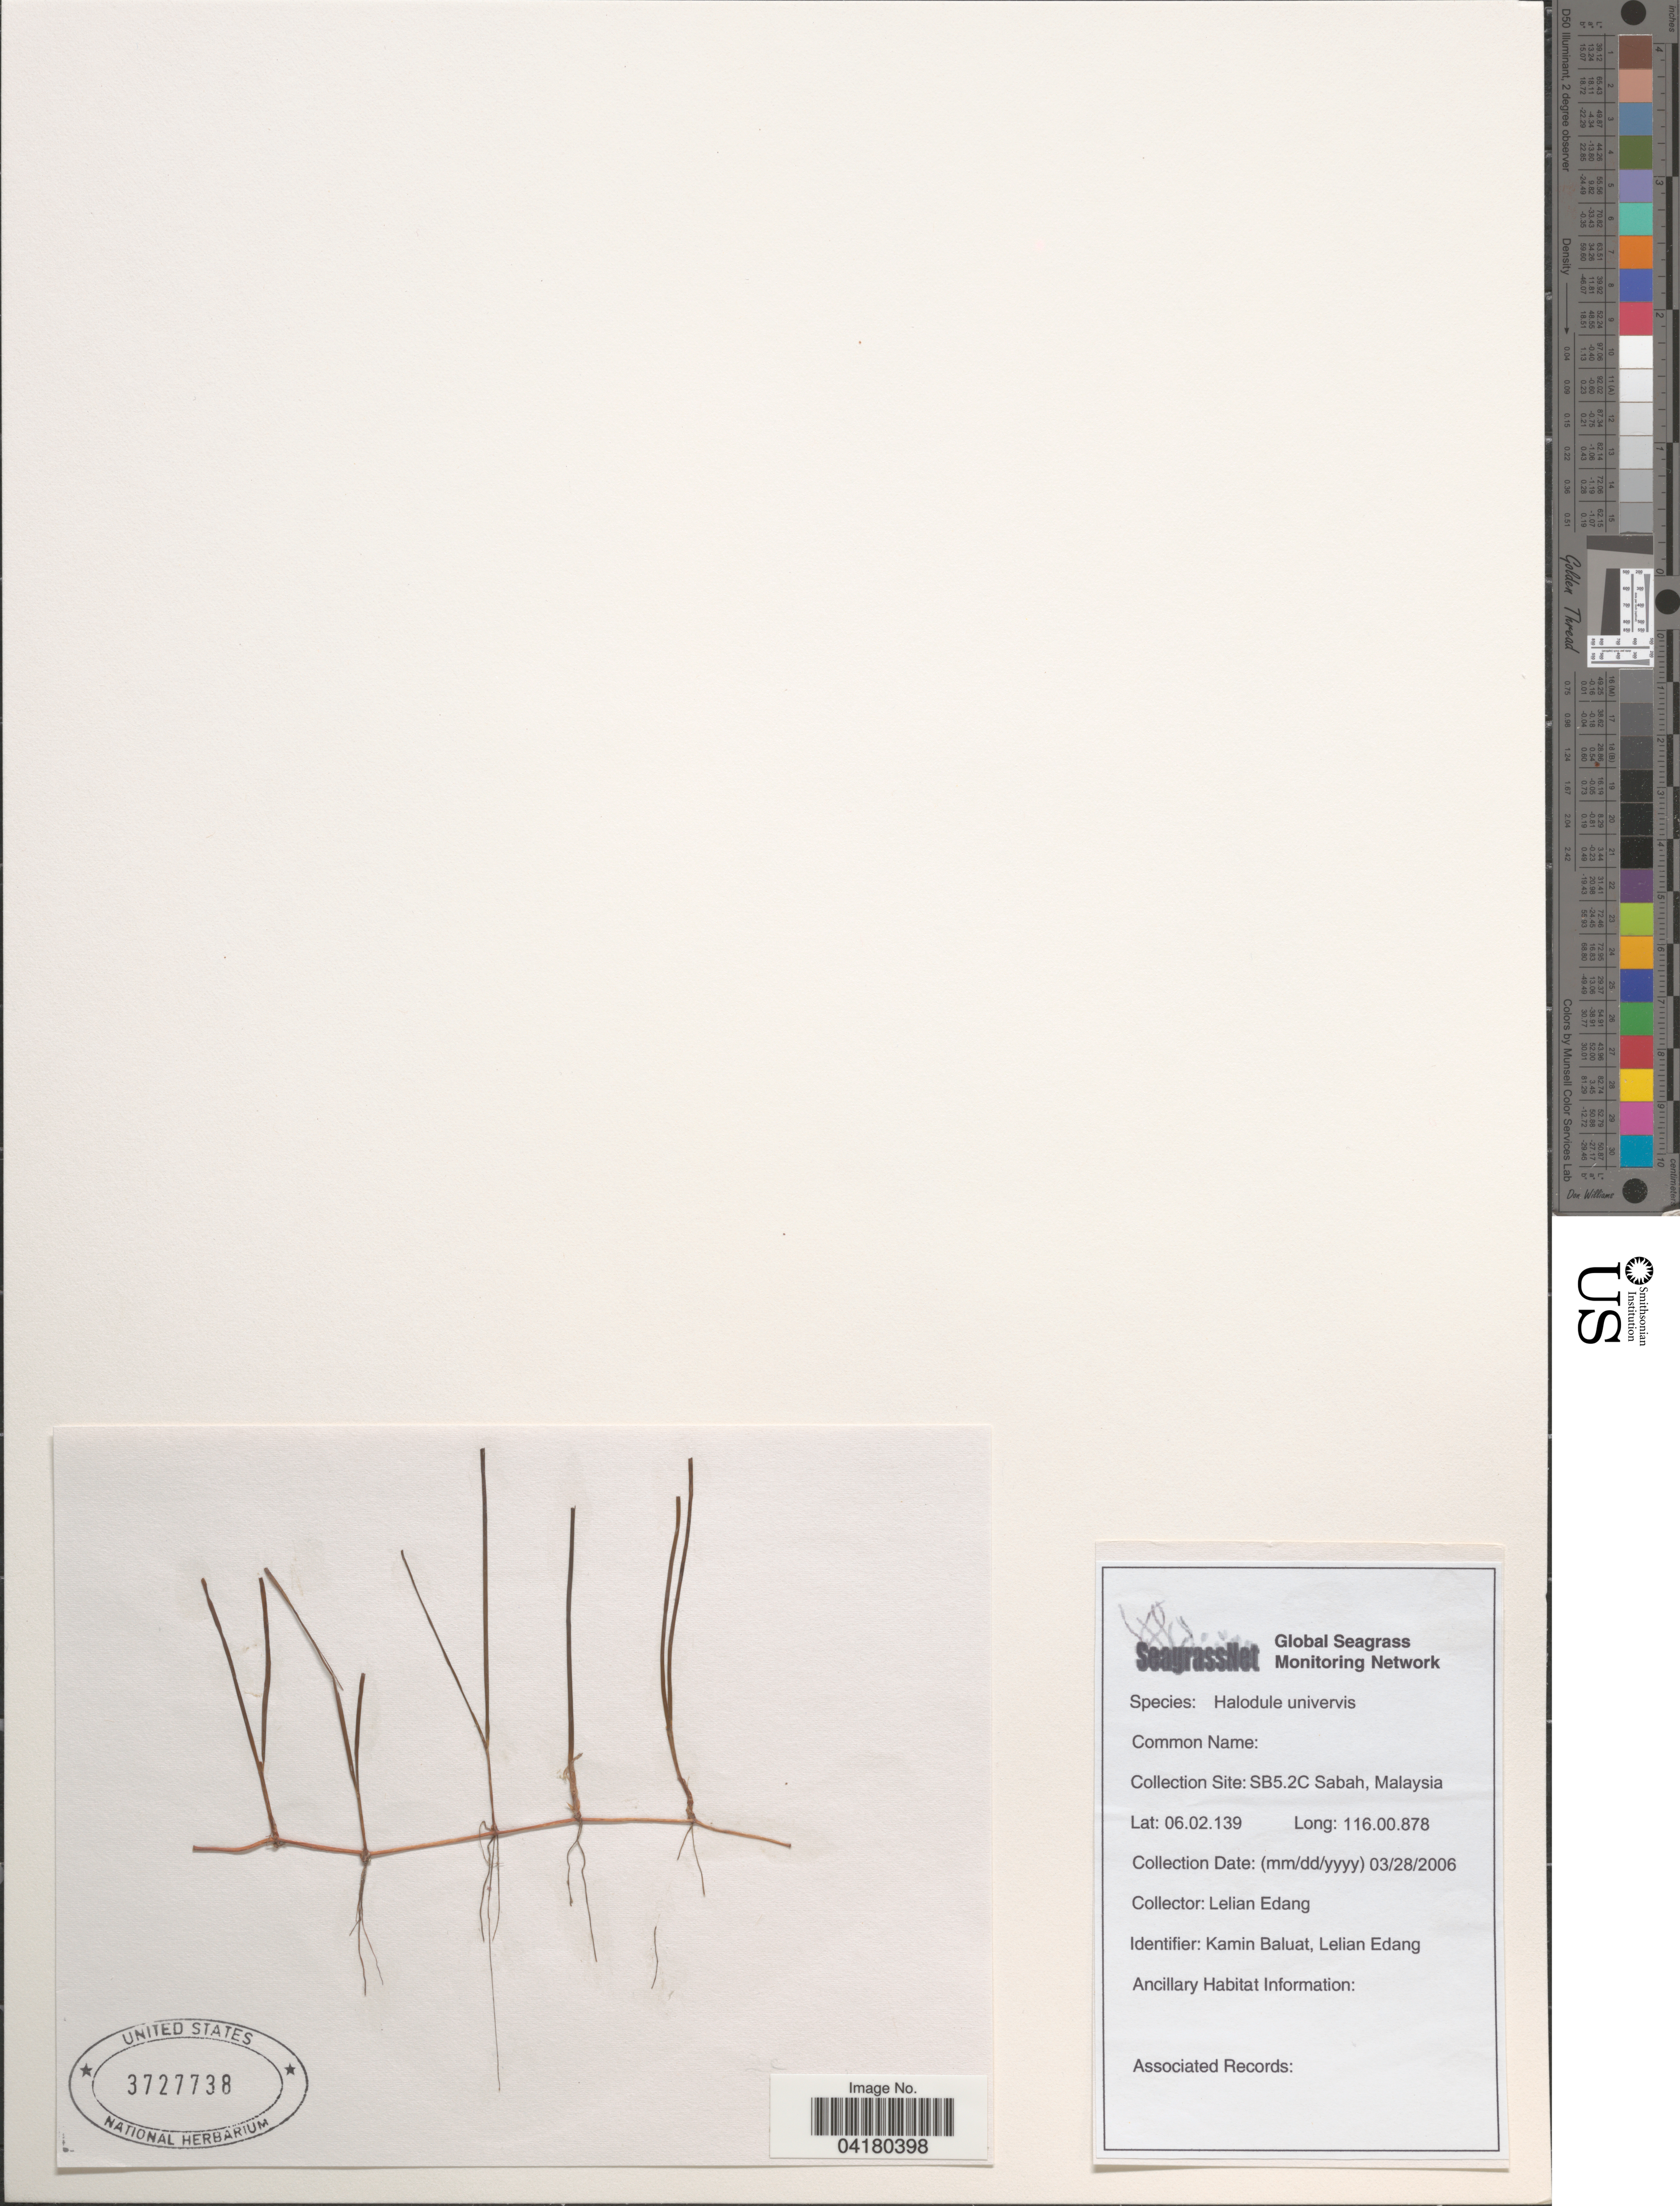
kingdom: Plantae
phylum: Tracheophyta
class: Liliopsida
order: Alismatales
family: Cymodoceaceae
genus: Halodule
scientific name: Halodule uninervis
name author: (Forssk.) Asch.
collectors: L. Edang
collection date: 2006-03-28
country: Malaysia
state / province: Sabah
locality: Collection Site: SB5.2C.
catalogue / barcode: US 3727738